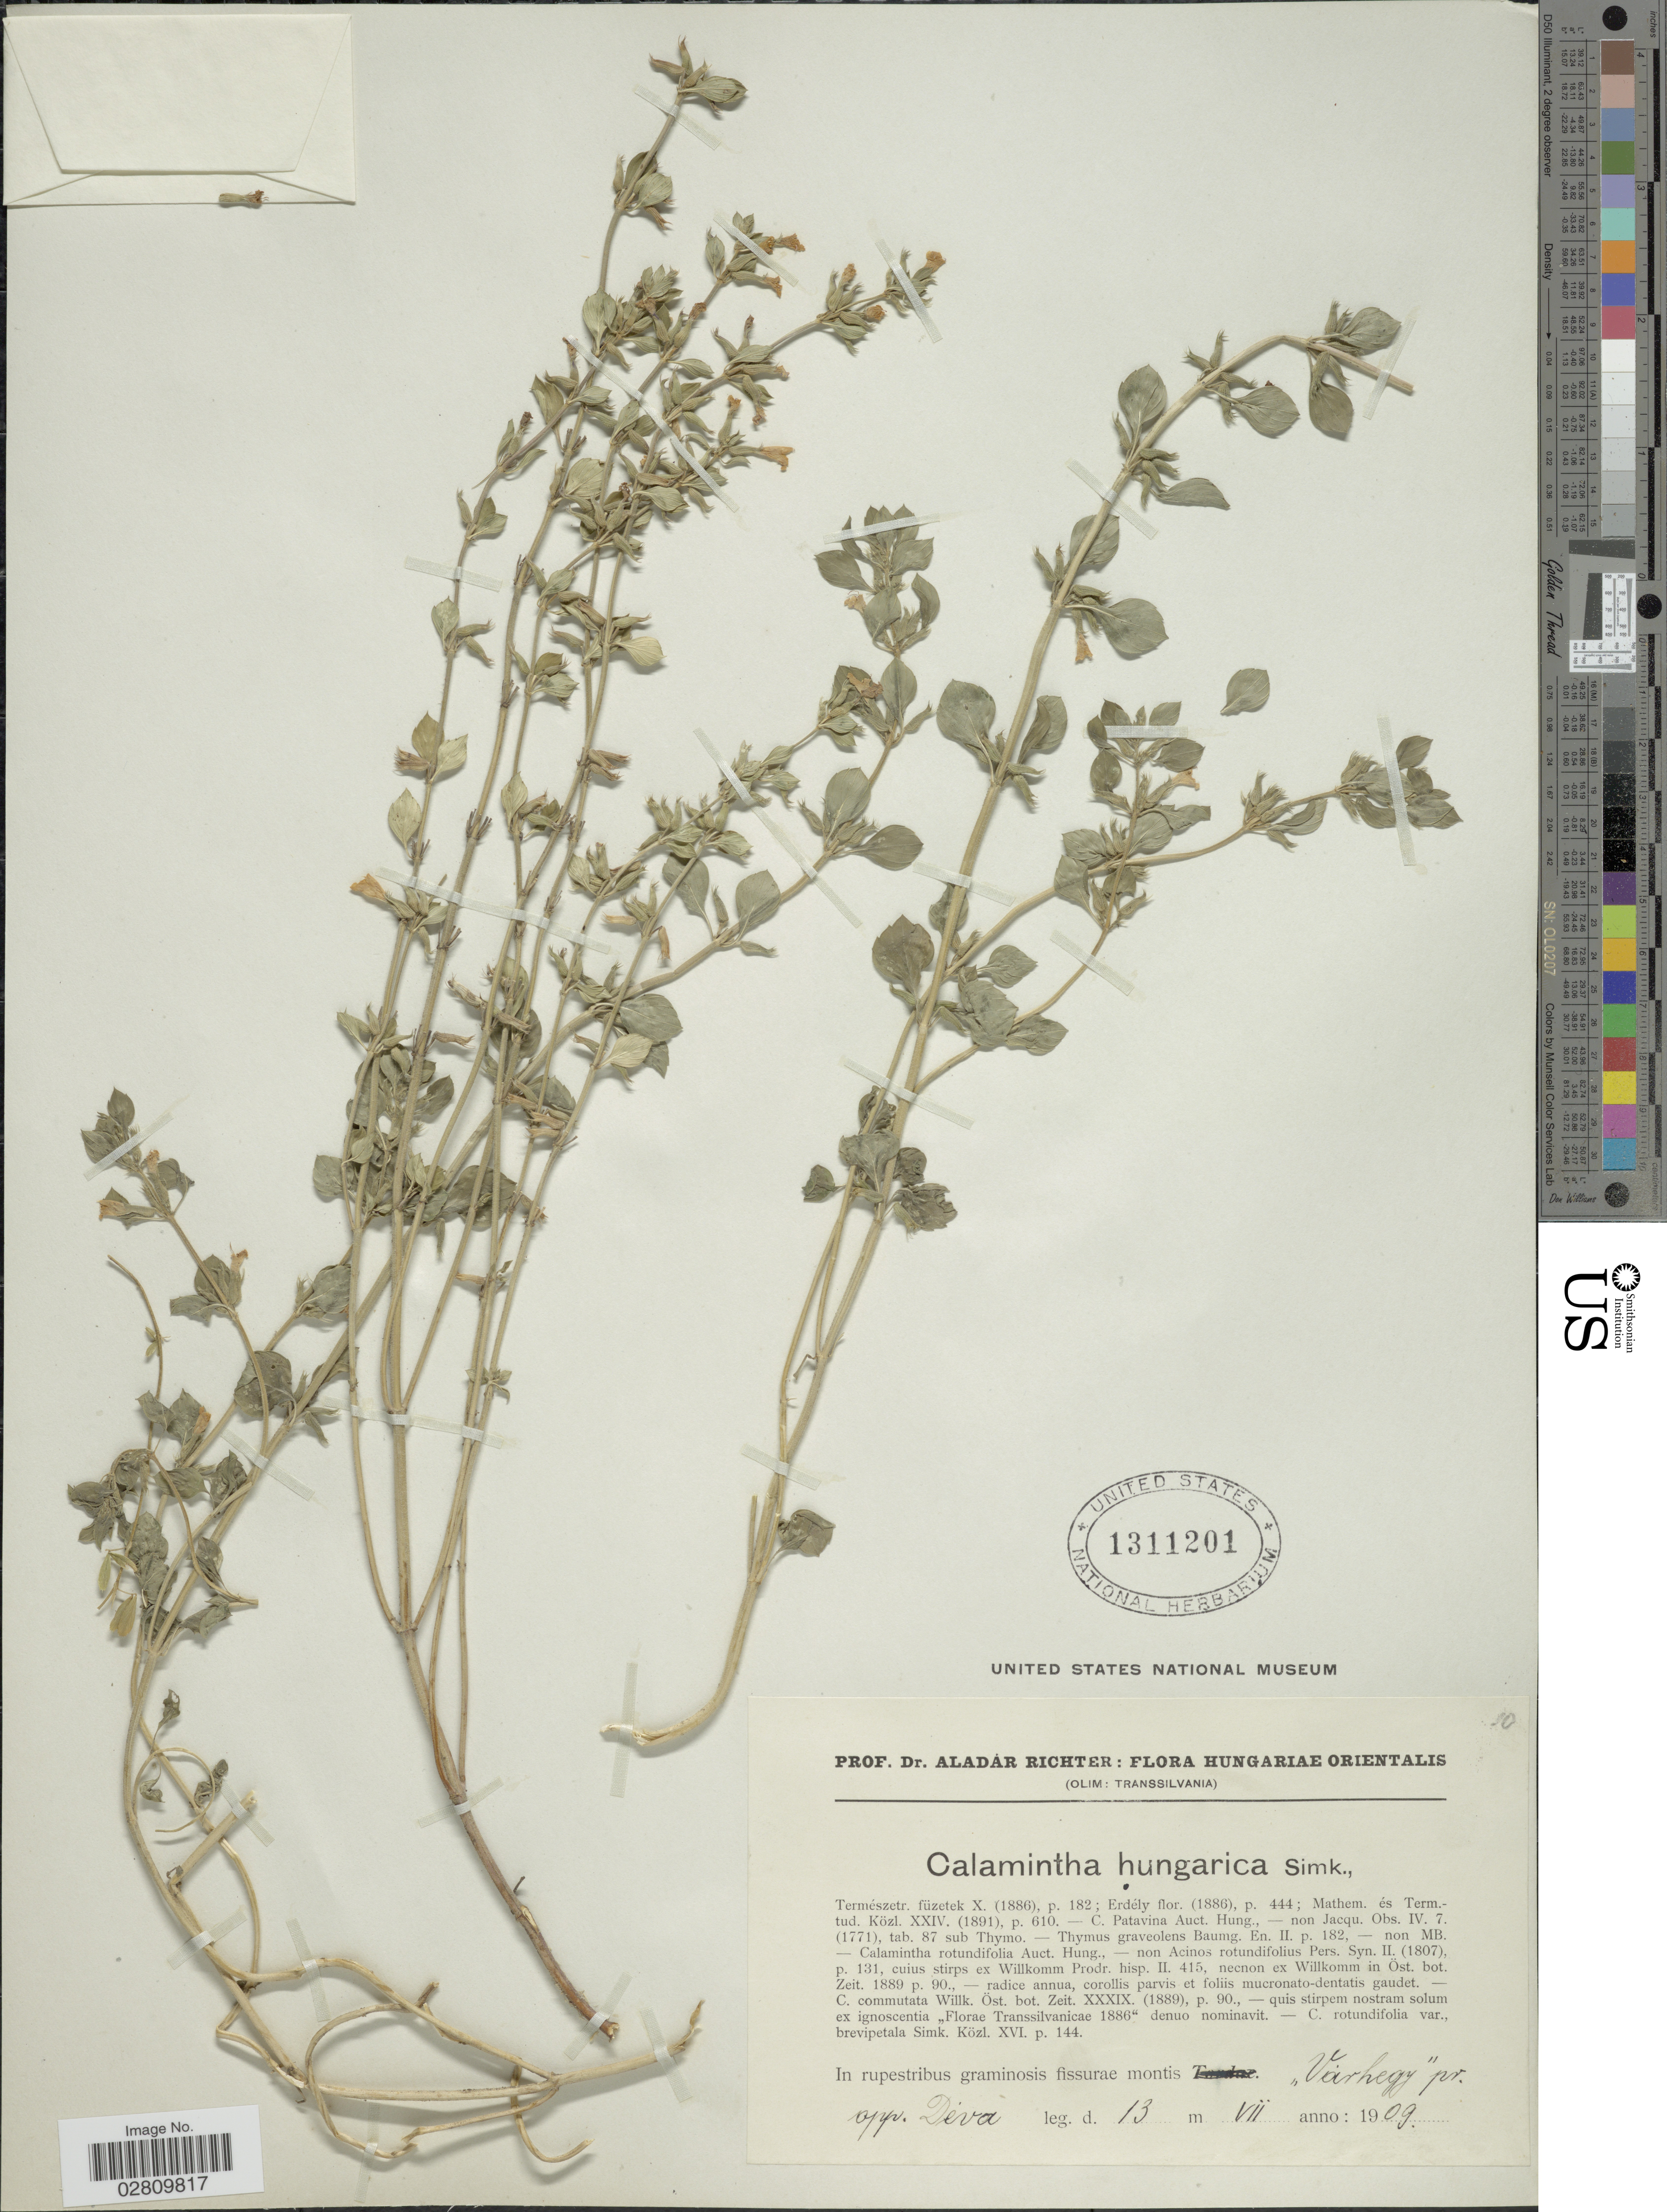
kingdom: Plantae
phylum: Tracheophyta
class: Magnoliopsida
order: Lamiales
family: Lamiaceae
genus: Calamintha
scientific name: Calamintha hungarica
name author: Simonk.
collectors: A. Richter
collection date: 1909-07-13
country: Hungary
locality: Hungariae Orientalis. In rupestribus graminosis fissurae montis "Varhegy" pr. opp. Deva.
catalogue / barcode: US 1311201